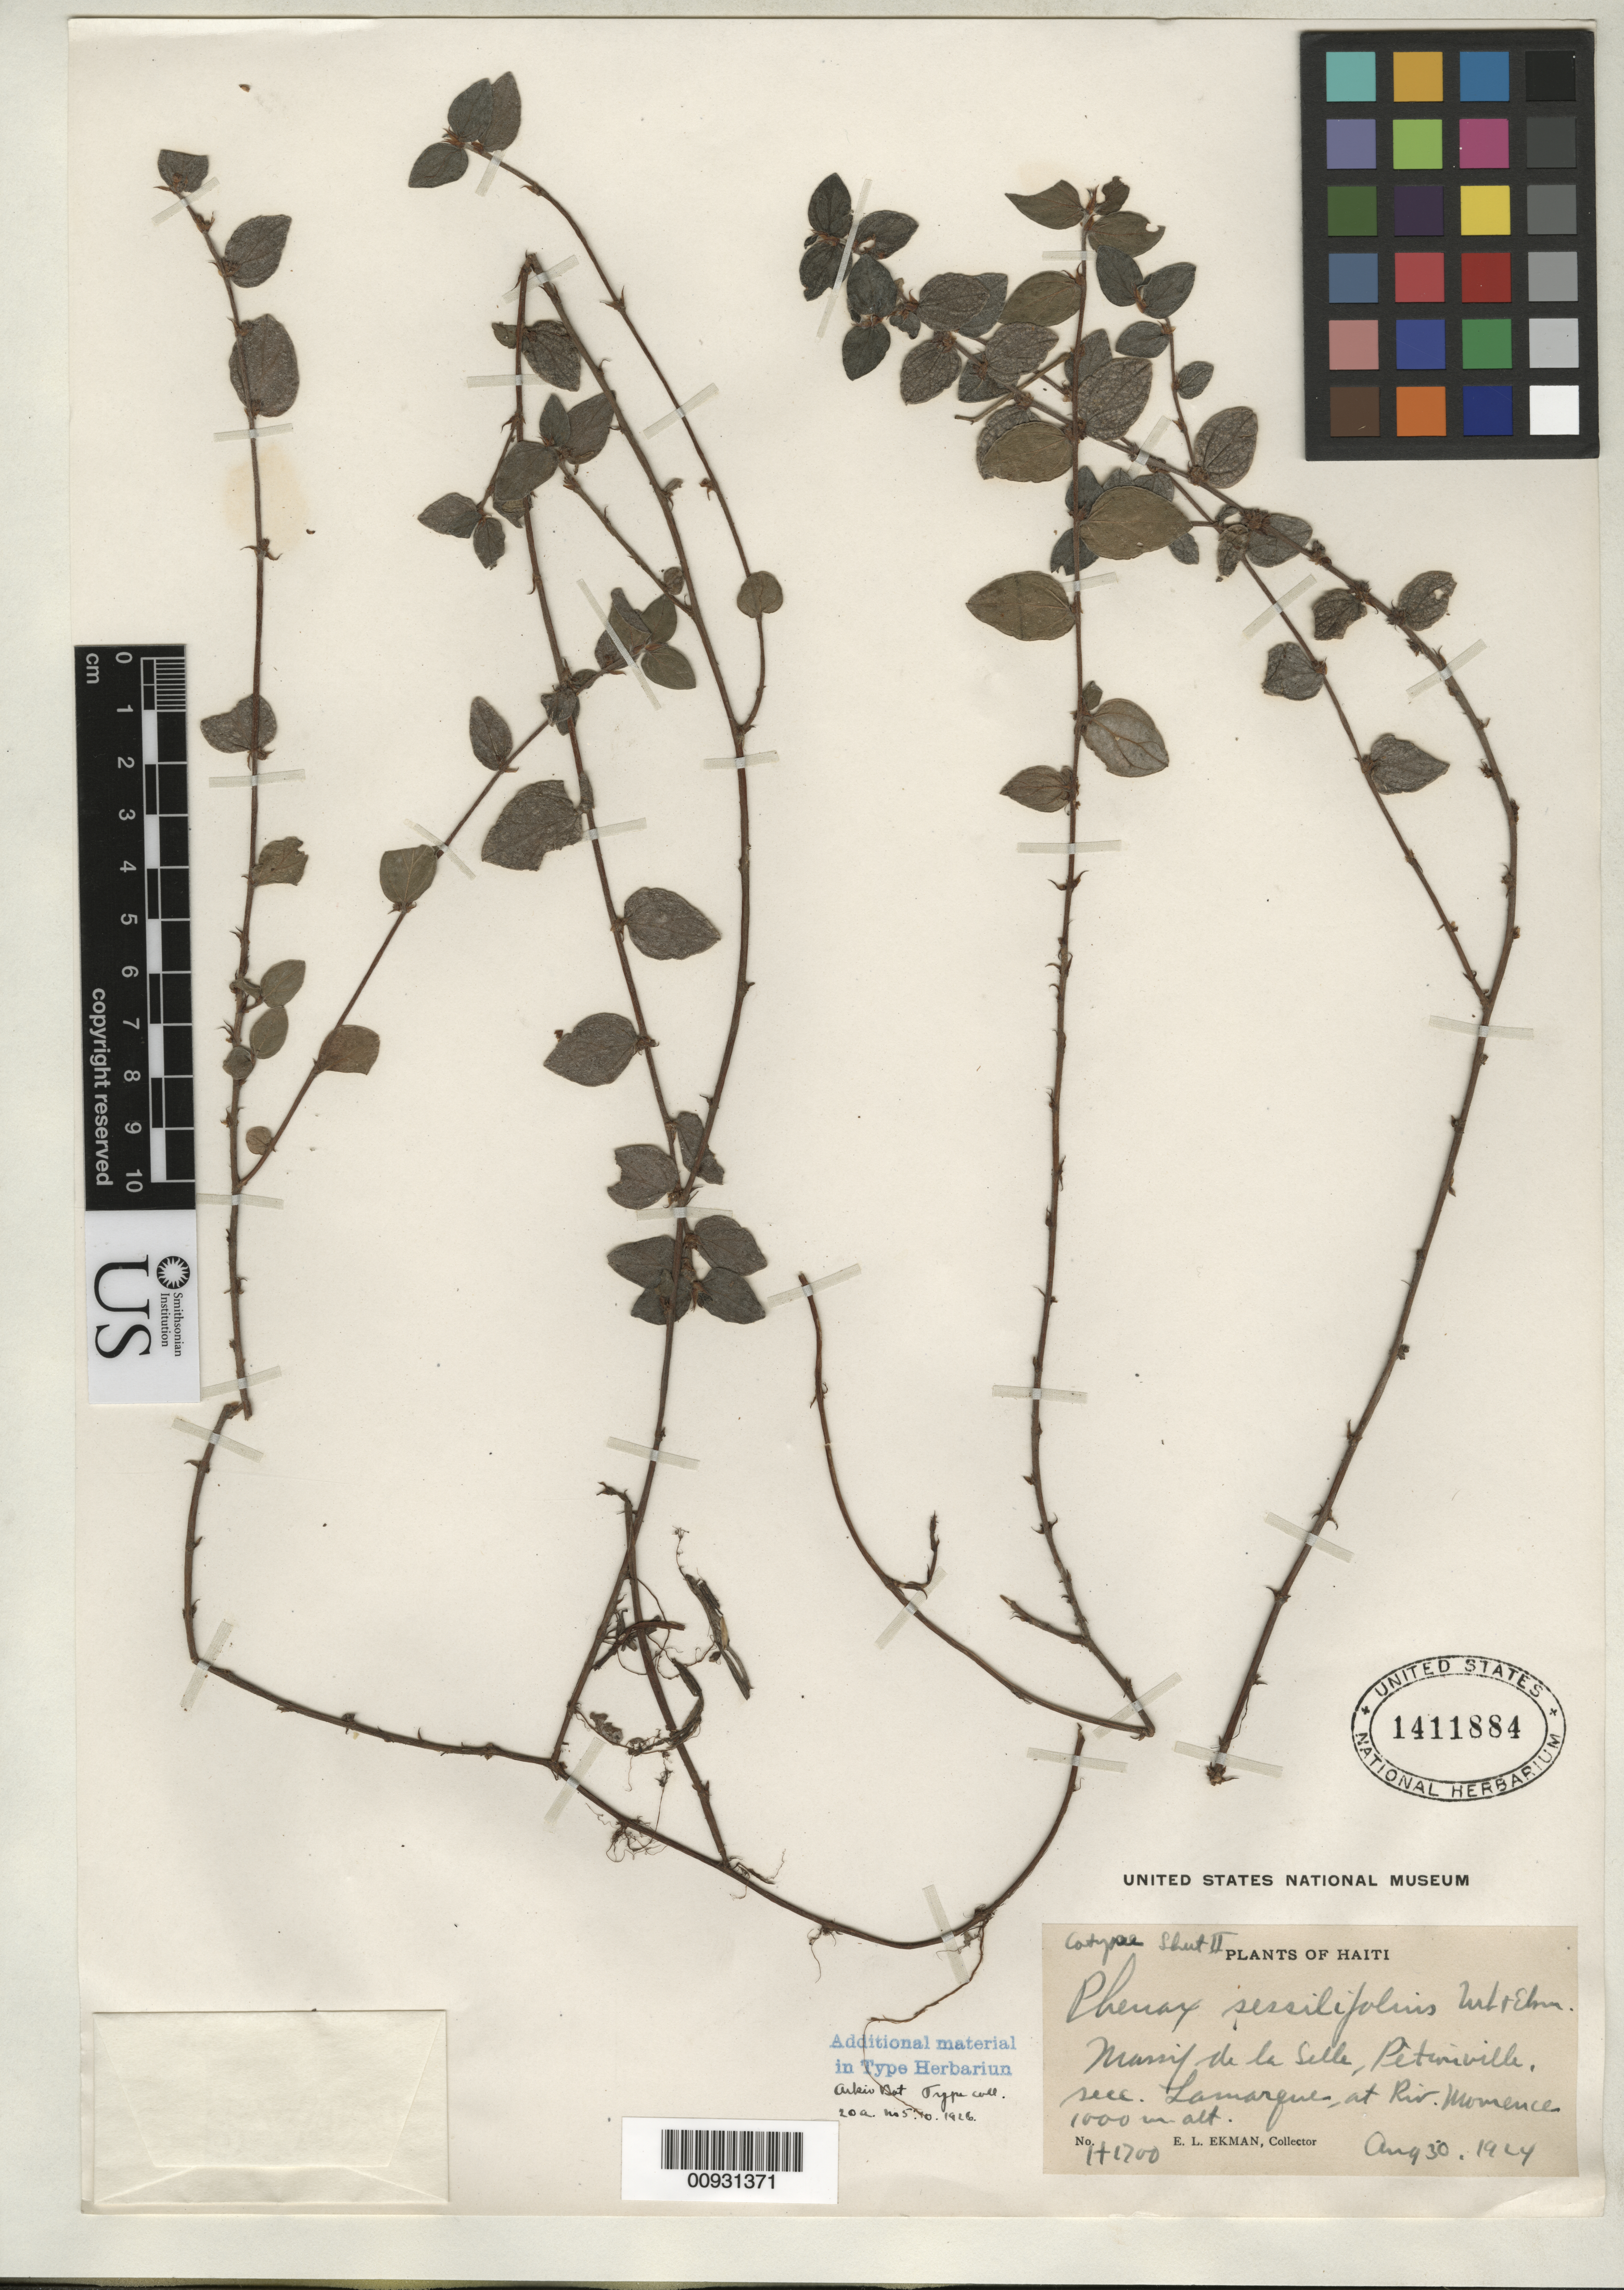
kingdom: Plantae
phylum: Tracheophyta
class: Magnoliopsida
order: Rosales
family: Urticaceae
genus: Phenax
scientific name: Phenax sessilifolius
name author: Urb. & Ekman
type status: Isotype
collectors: E. L. Ekman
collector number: H 1700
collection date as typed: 30 Aug 1924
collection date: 1924-08-30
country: Haiti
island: Hispaniola Island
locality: Massif de la Selle, near Lamark at Riv. Momence.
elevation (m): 1000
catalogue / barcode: US 1411884